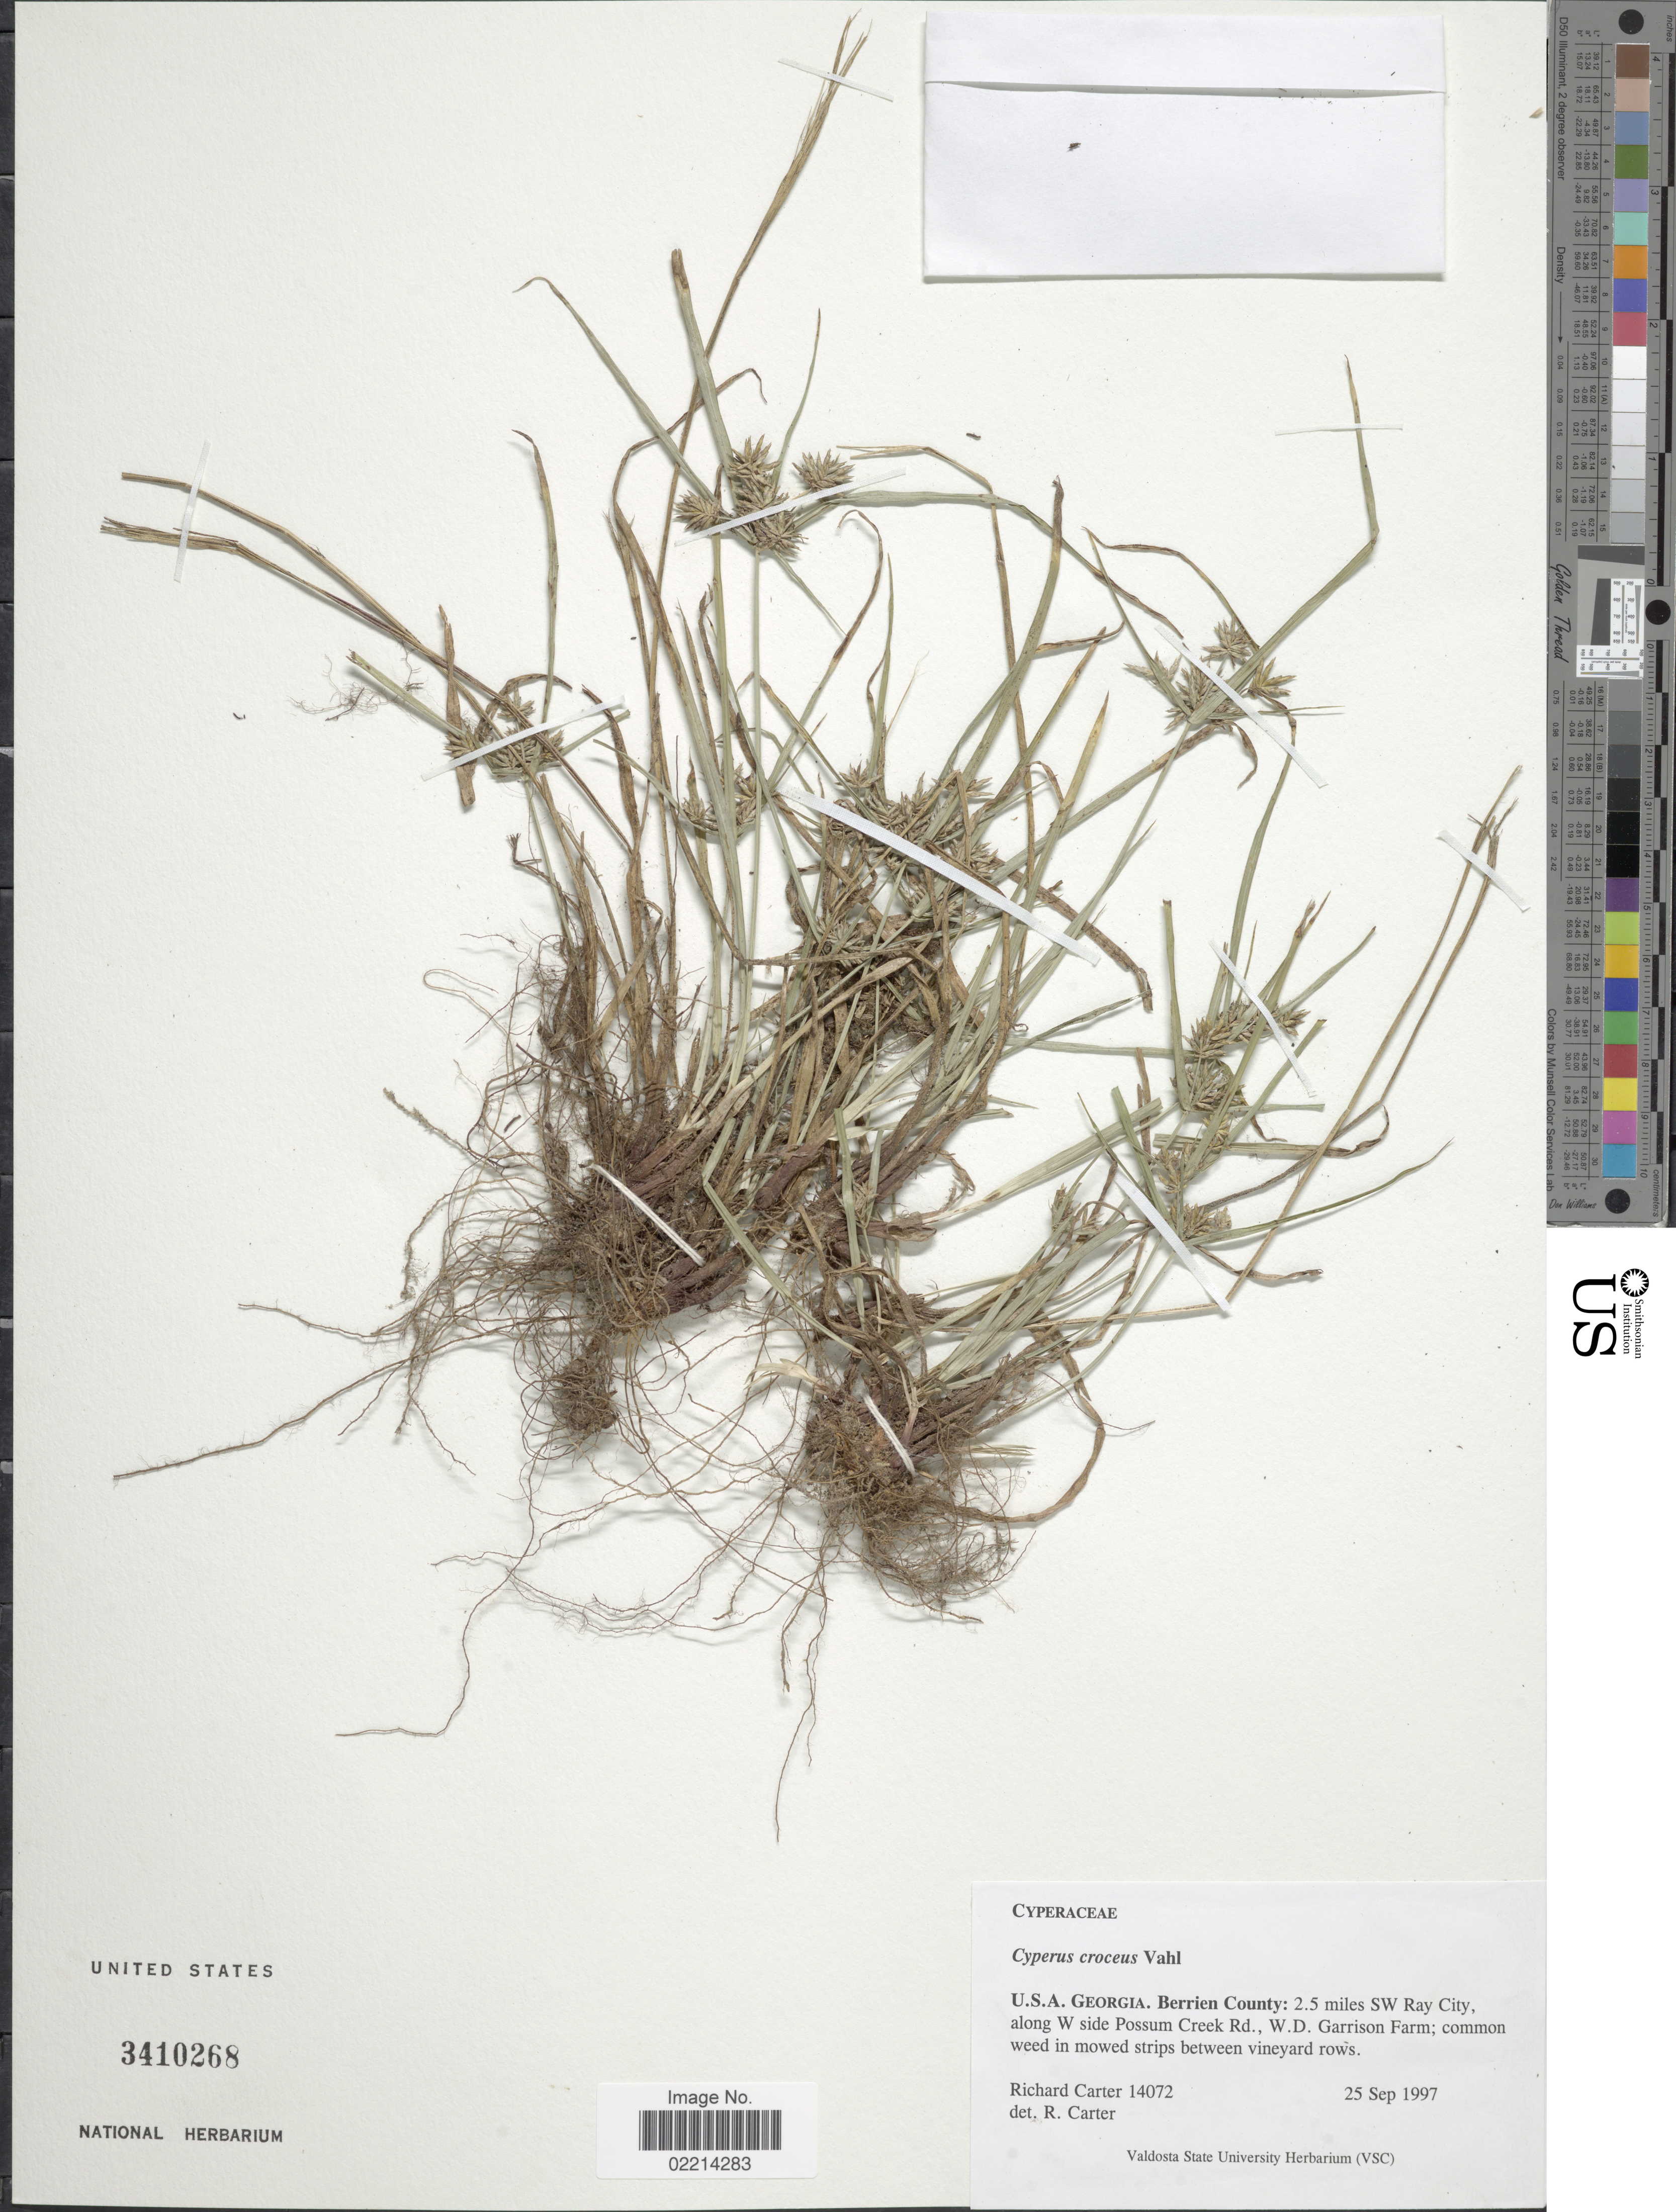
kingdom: Plantae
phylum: Tracheophyta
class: Liliopsida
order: Poales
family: Cyperaceae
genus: Cyperus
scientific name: Cyperus croceus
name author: Vahl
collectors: R. Carter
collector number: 14072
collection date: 1997-09-25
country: United States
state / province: Georgia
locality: Berrien County: 2.5 miles SW Ray City, along site W side Possum Creek Rd., W.D. Garrison Farm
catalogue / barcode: US 3410268